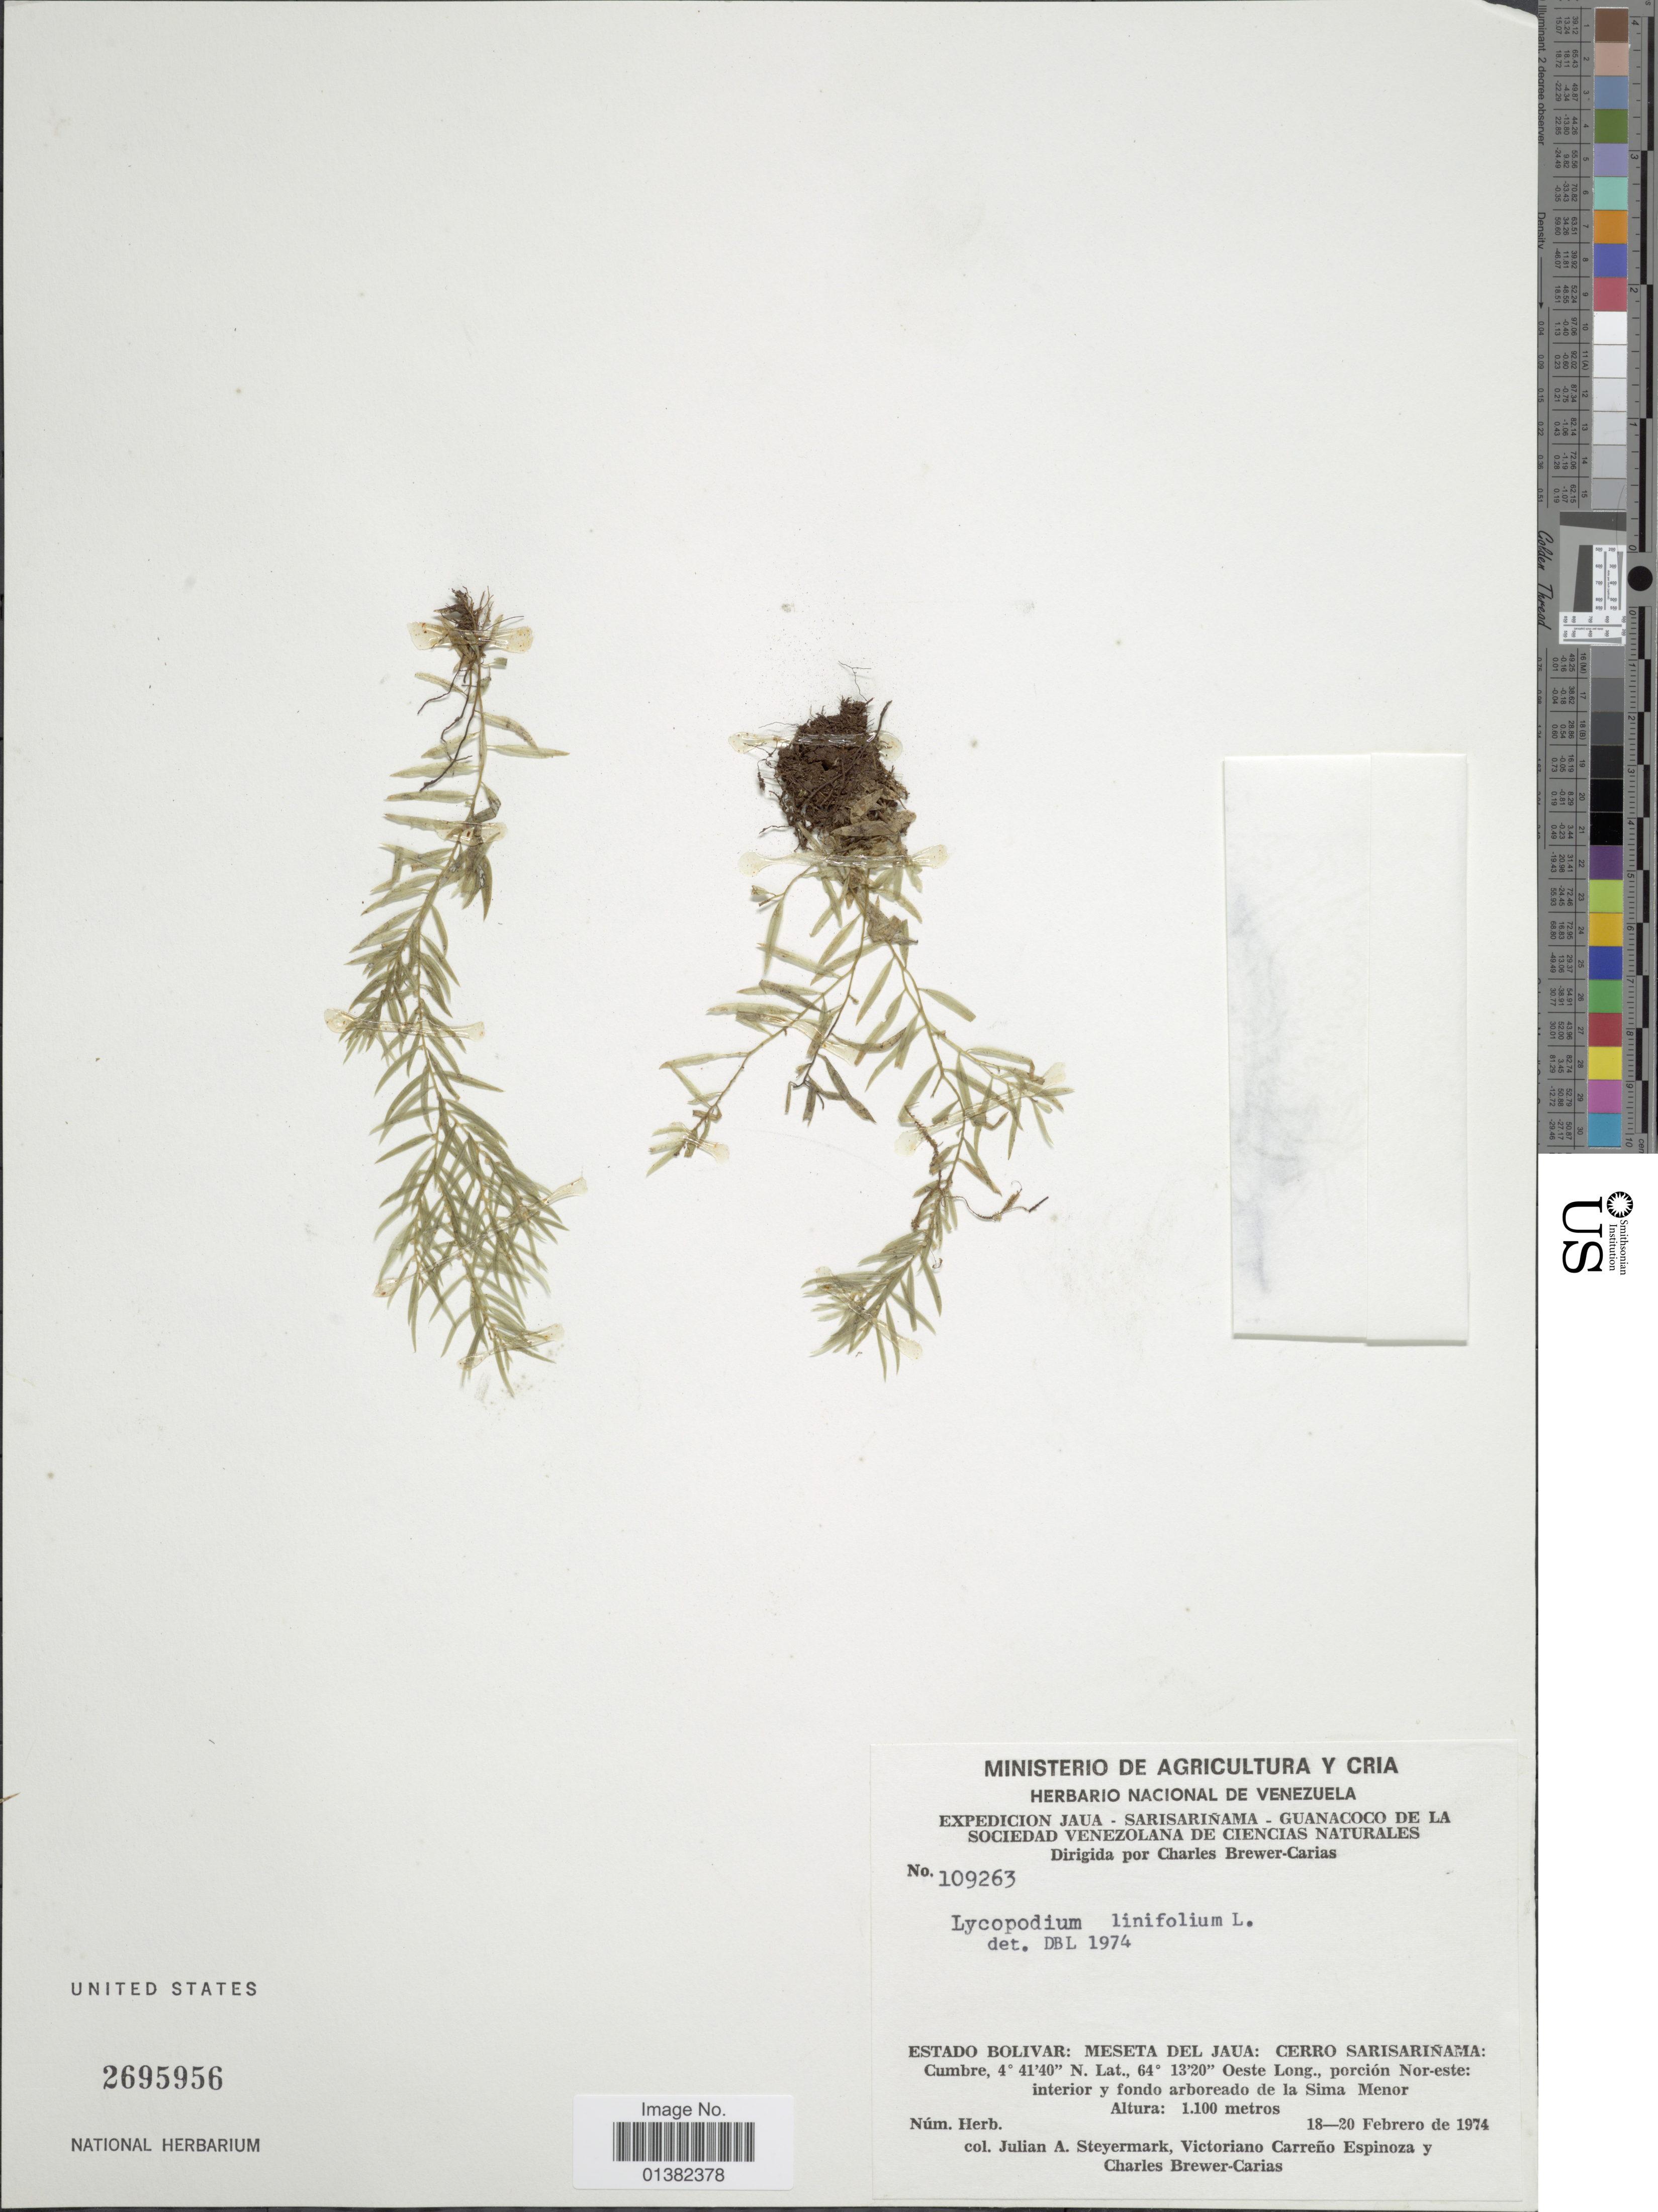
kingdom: Plantae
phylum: Tracheophyta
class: Lycopodiopsida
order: Lycopodiales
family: Lycopodiaceae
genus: Phlegmariurus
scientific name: Phlegmariurus linifolius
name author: (L.) B. Øllg.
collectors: J. Steyermark, V. Carreño E. & C. Brewer-Carias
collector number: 109263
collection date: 1974-02-18/1974-02-20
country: Venezuela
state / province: Bolivar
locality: Meseta del Jaua: Cerro Sarisariñama: Cumbre, porción Nor-este: interior y fondo arboreado de la Sima Menor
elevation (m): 1100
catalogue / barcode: US 2695956